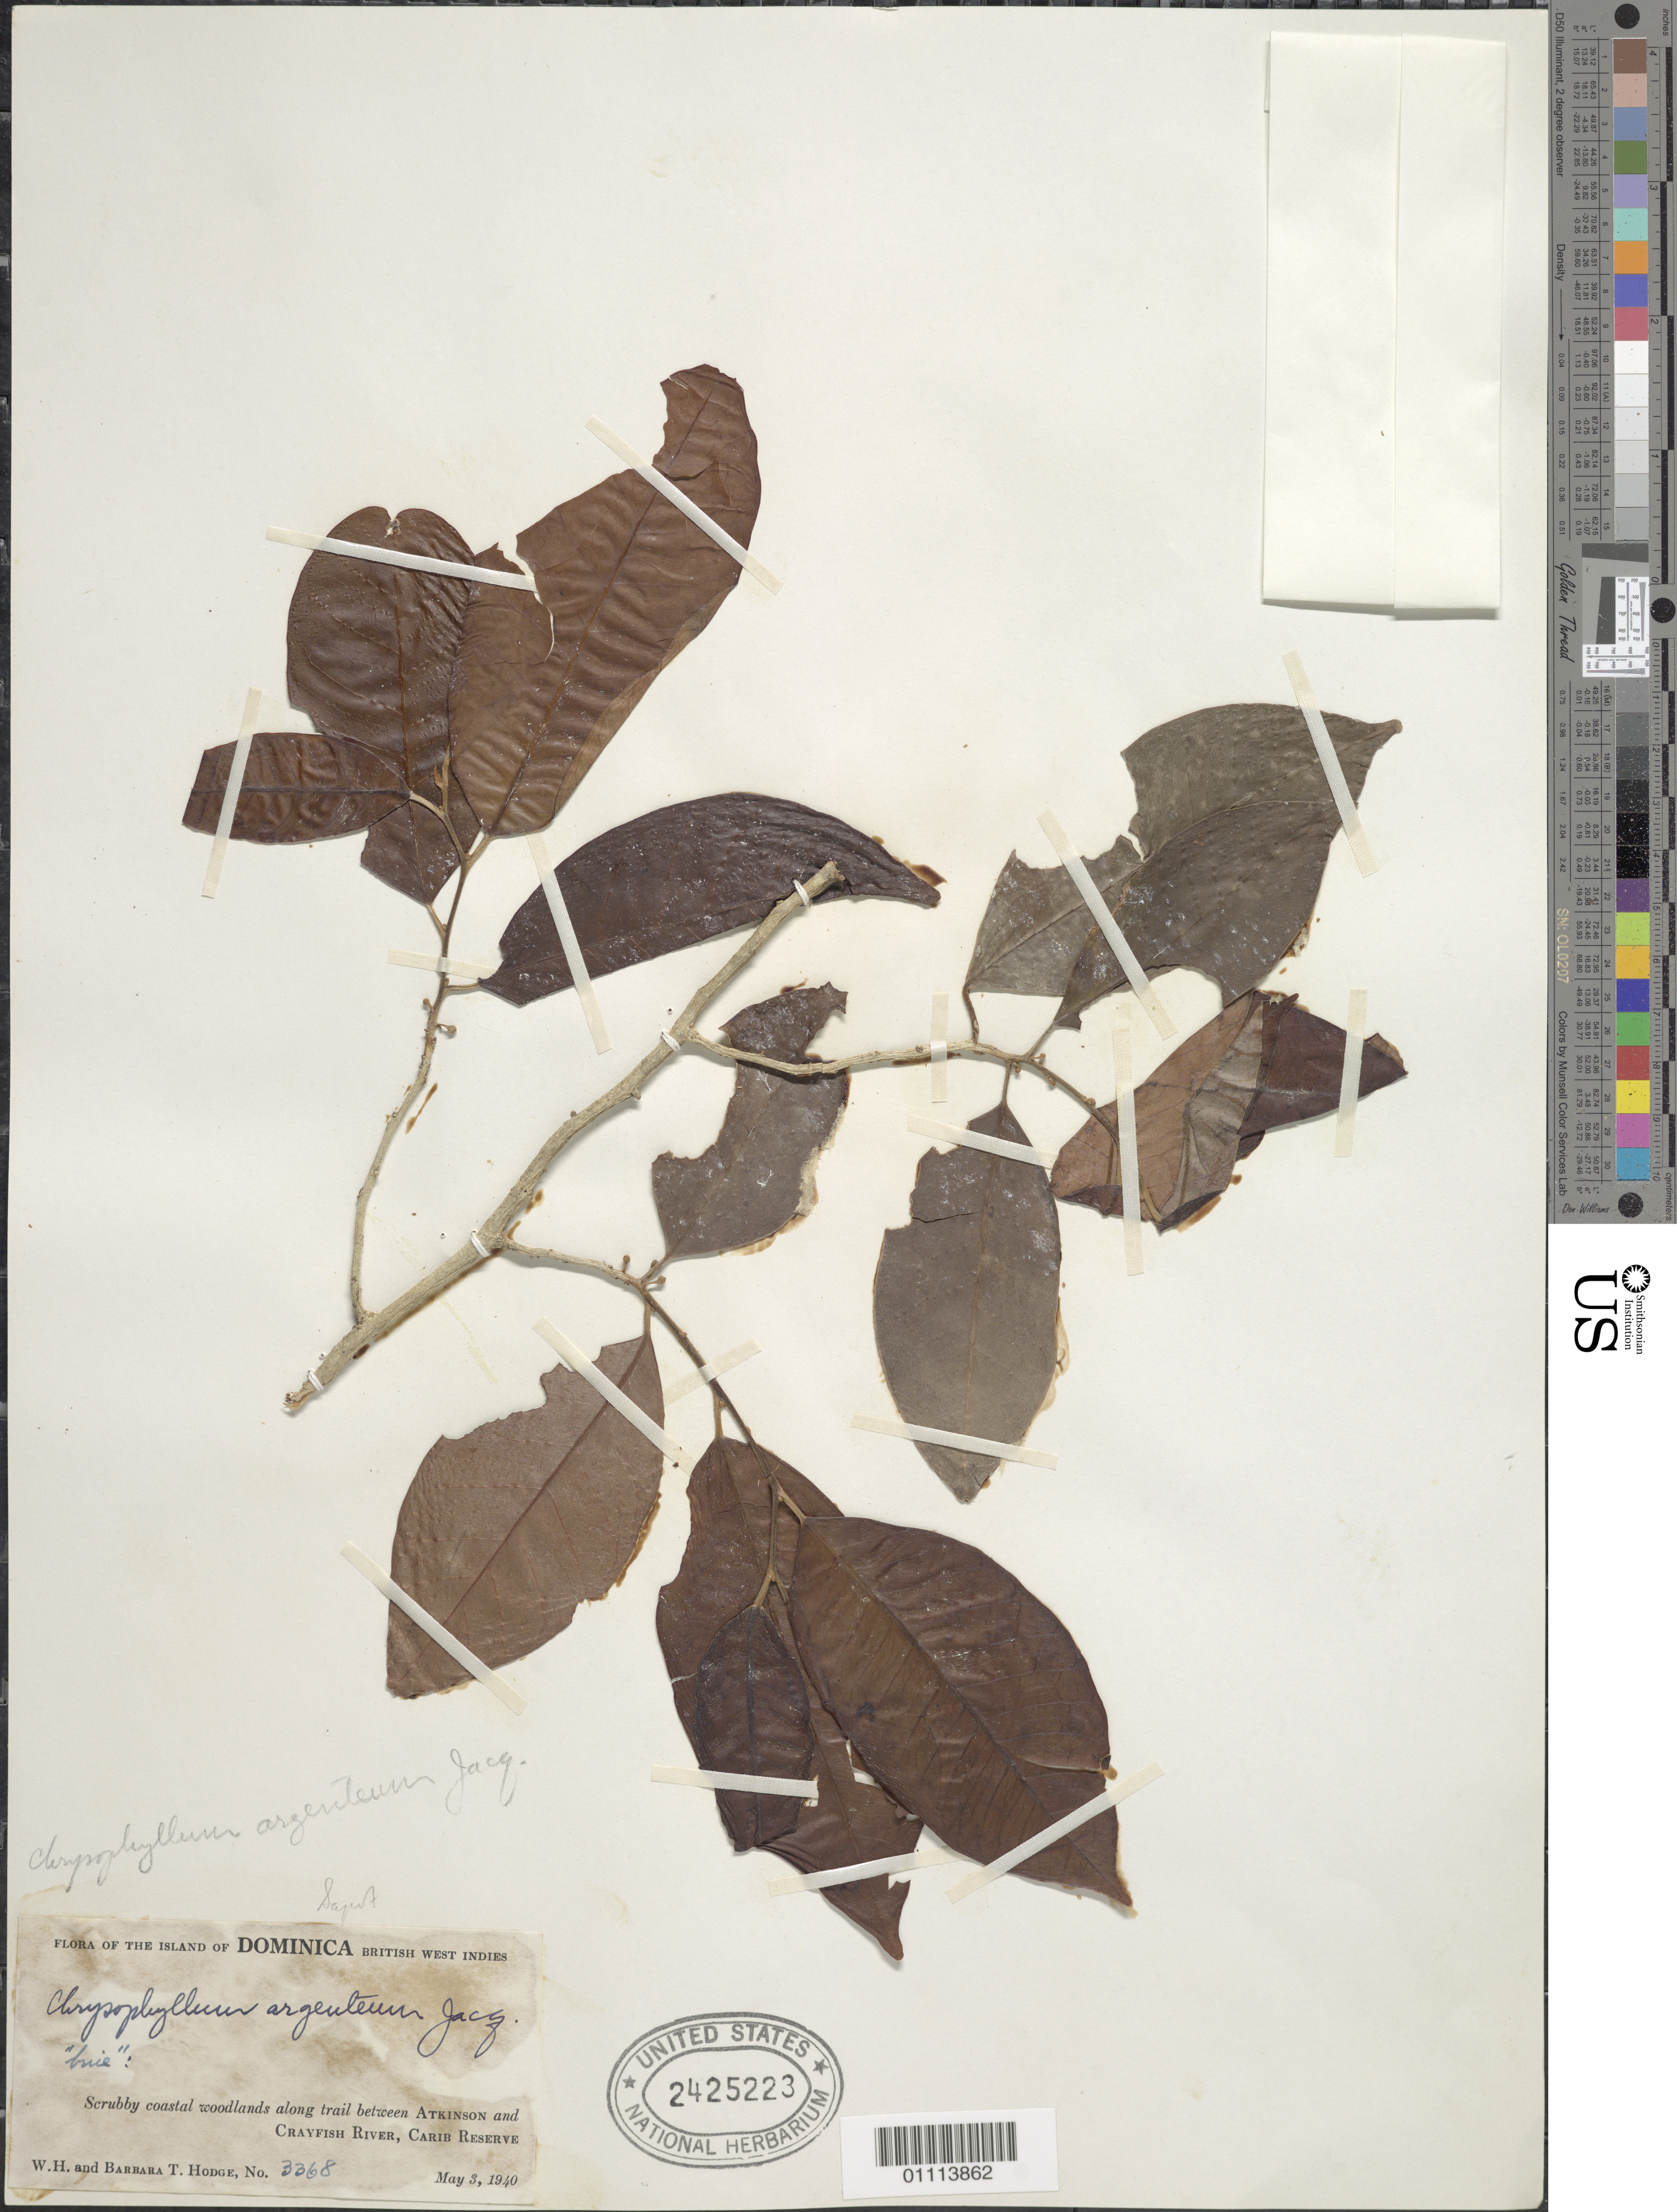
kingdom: Plantae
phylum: Tracheophyta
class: Magnoliopsida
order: Ericales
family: Sapotaceae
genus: Chrysophyllum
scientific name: Chrysophyllum argenteum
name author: Jacq.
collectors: W. Hodge & B. Hodge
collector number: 3368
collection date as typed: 03 May 1940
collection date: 1940-05-03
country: Dominica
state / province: St. David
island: Dominica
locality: Scrubby coastal woodlands along trail between Atkinson and Crayfish River, Carib Reserve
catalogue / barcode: US 2425223